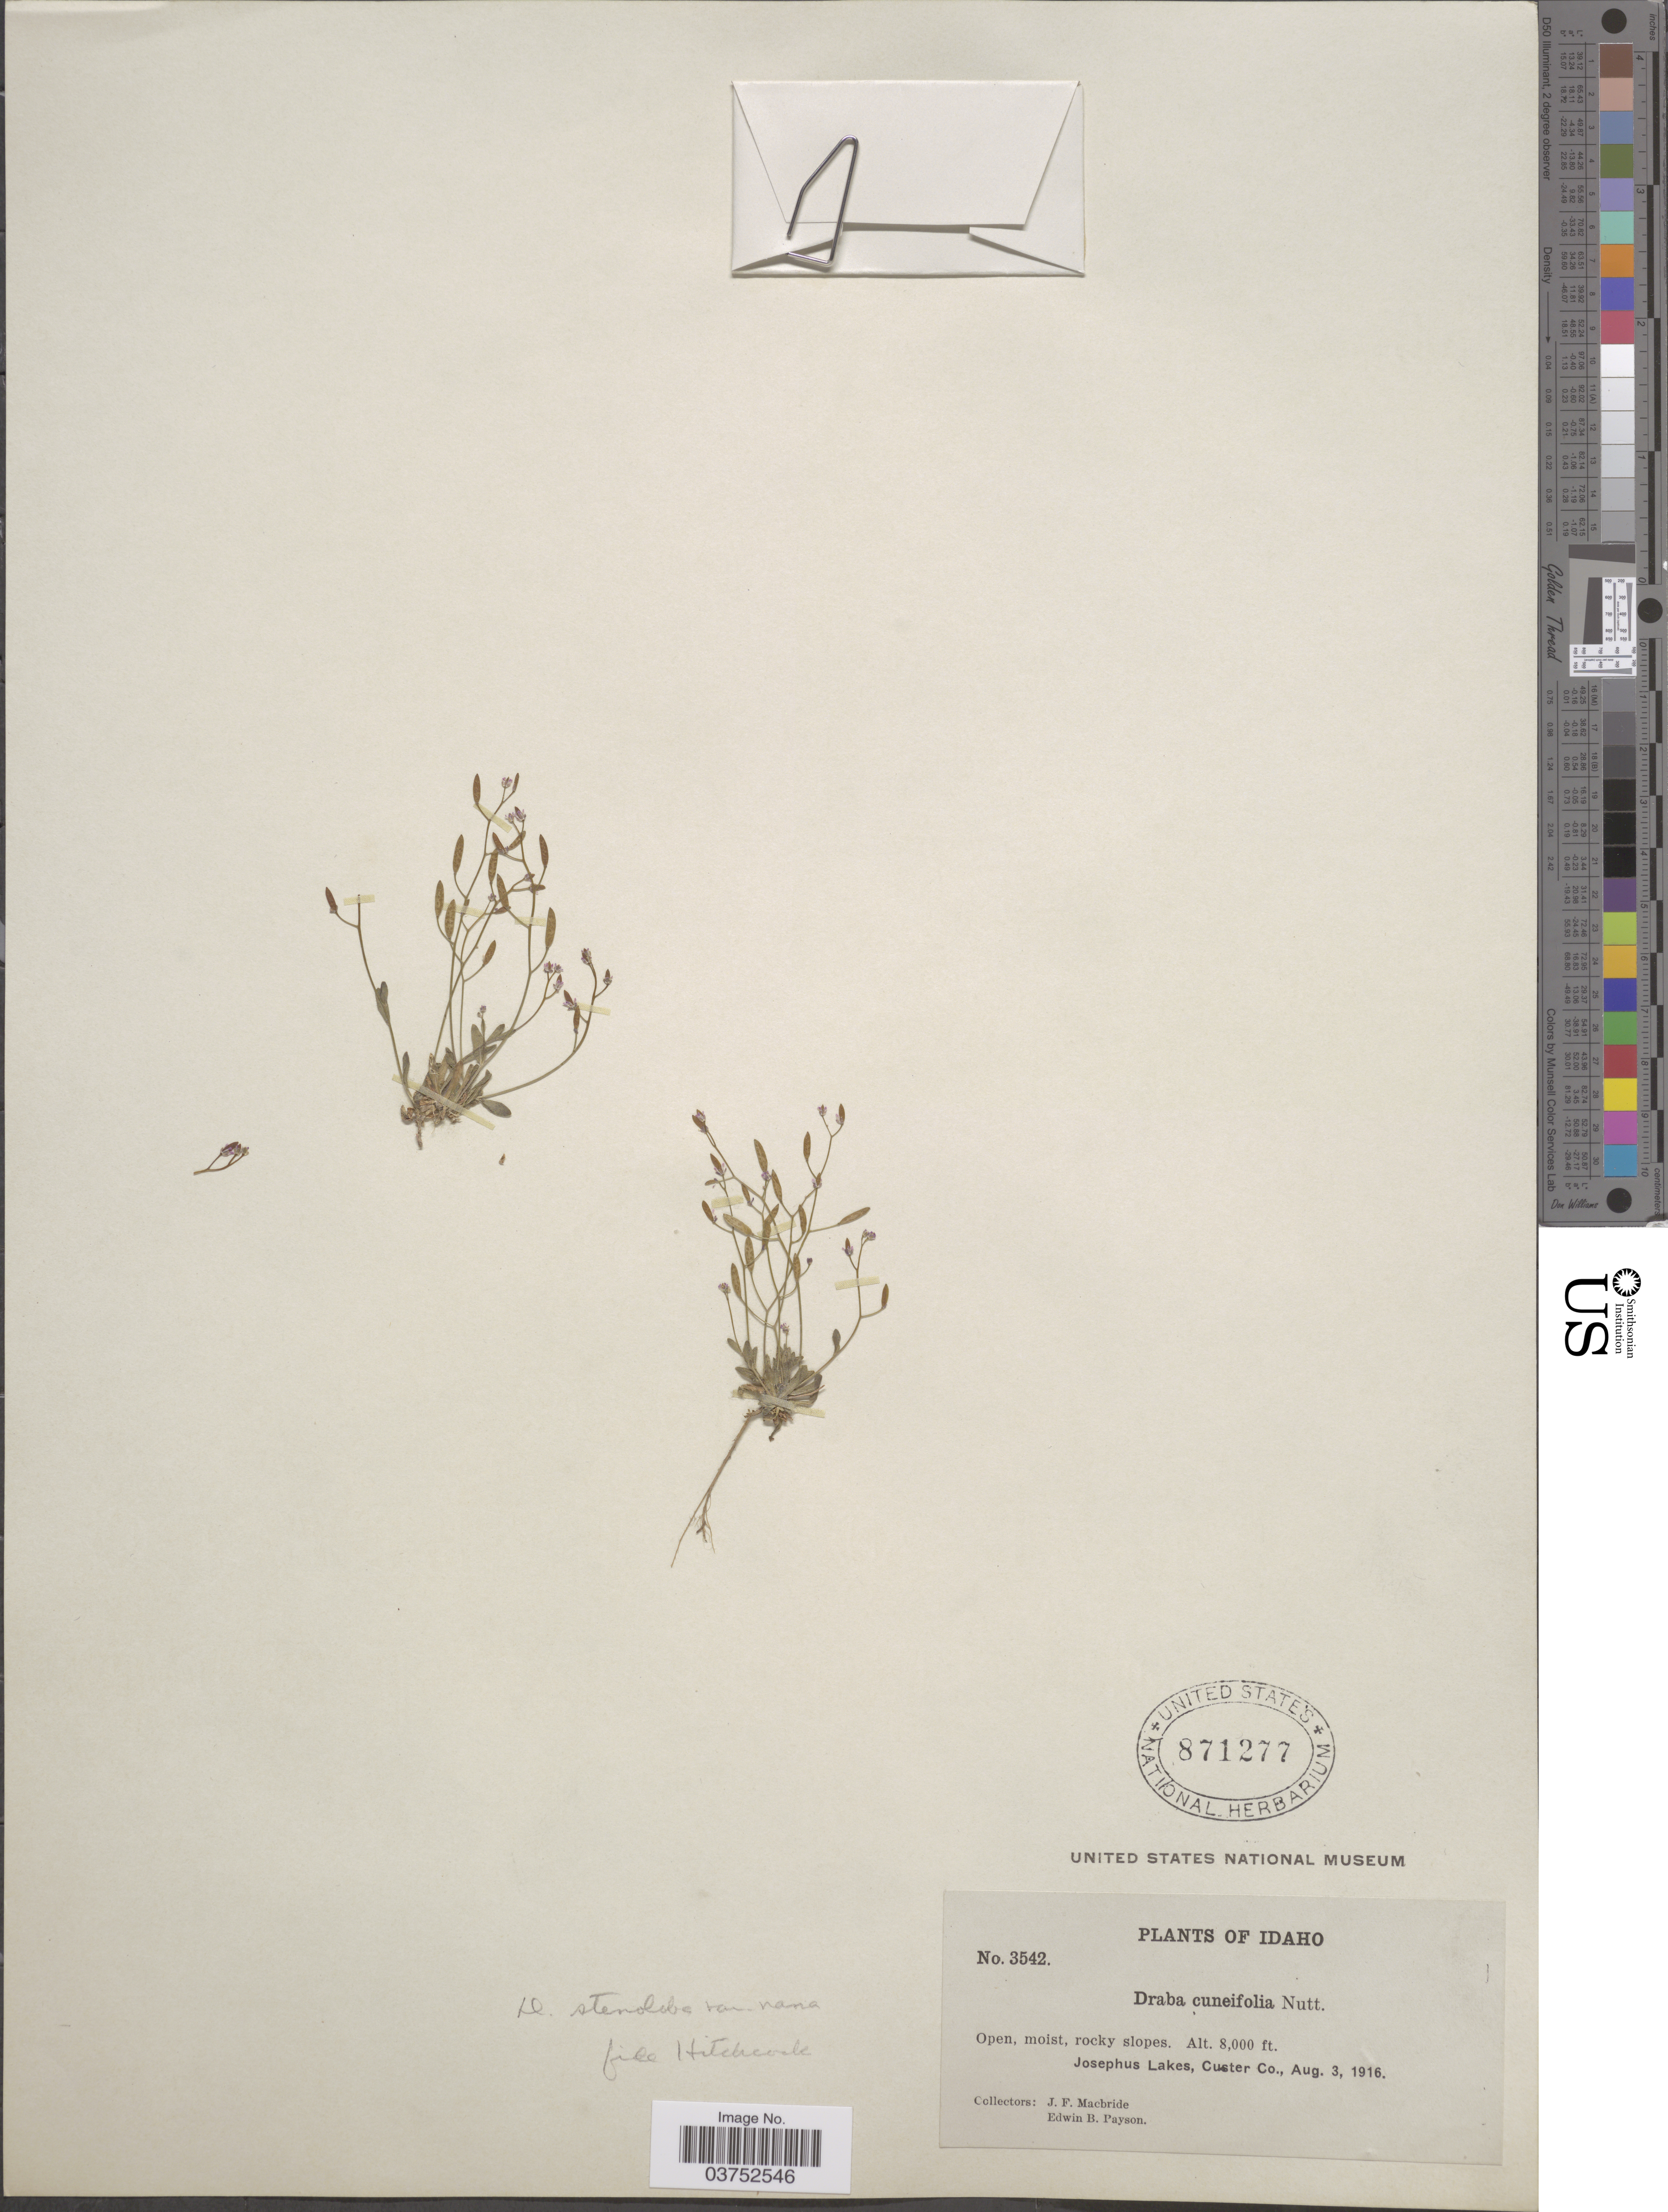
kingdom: Plantae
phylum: Tracheophyta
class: Magnoliopsida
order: Brassicales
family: Brassicaceae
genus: Draba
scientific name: Draba stenoloba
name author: Ledeb.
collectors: J. F. Macbride & E. B. Payson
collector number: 3542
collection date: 1916-08-03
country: United States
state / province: Idaho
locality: Josephus Lakes, Custer Co.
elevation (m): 2438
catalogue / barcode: US 871277